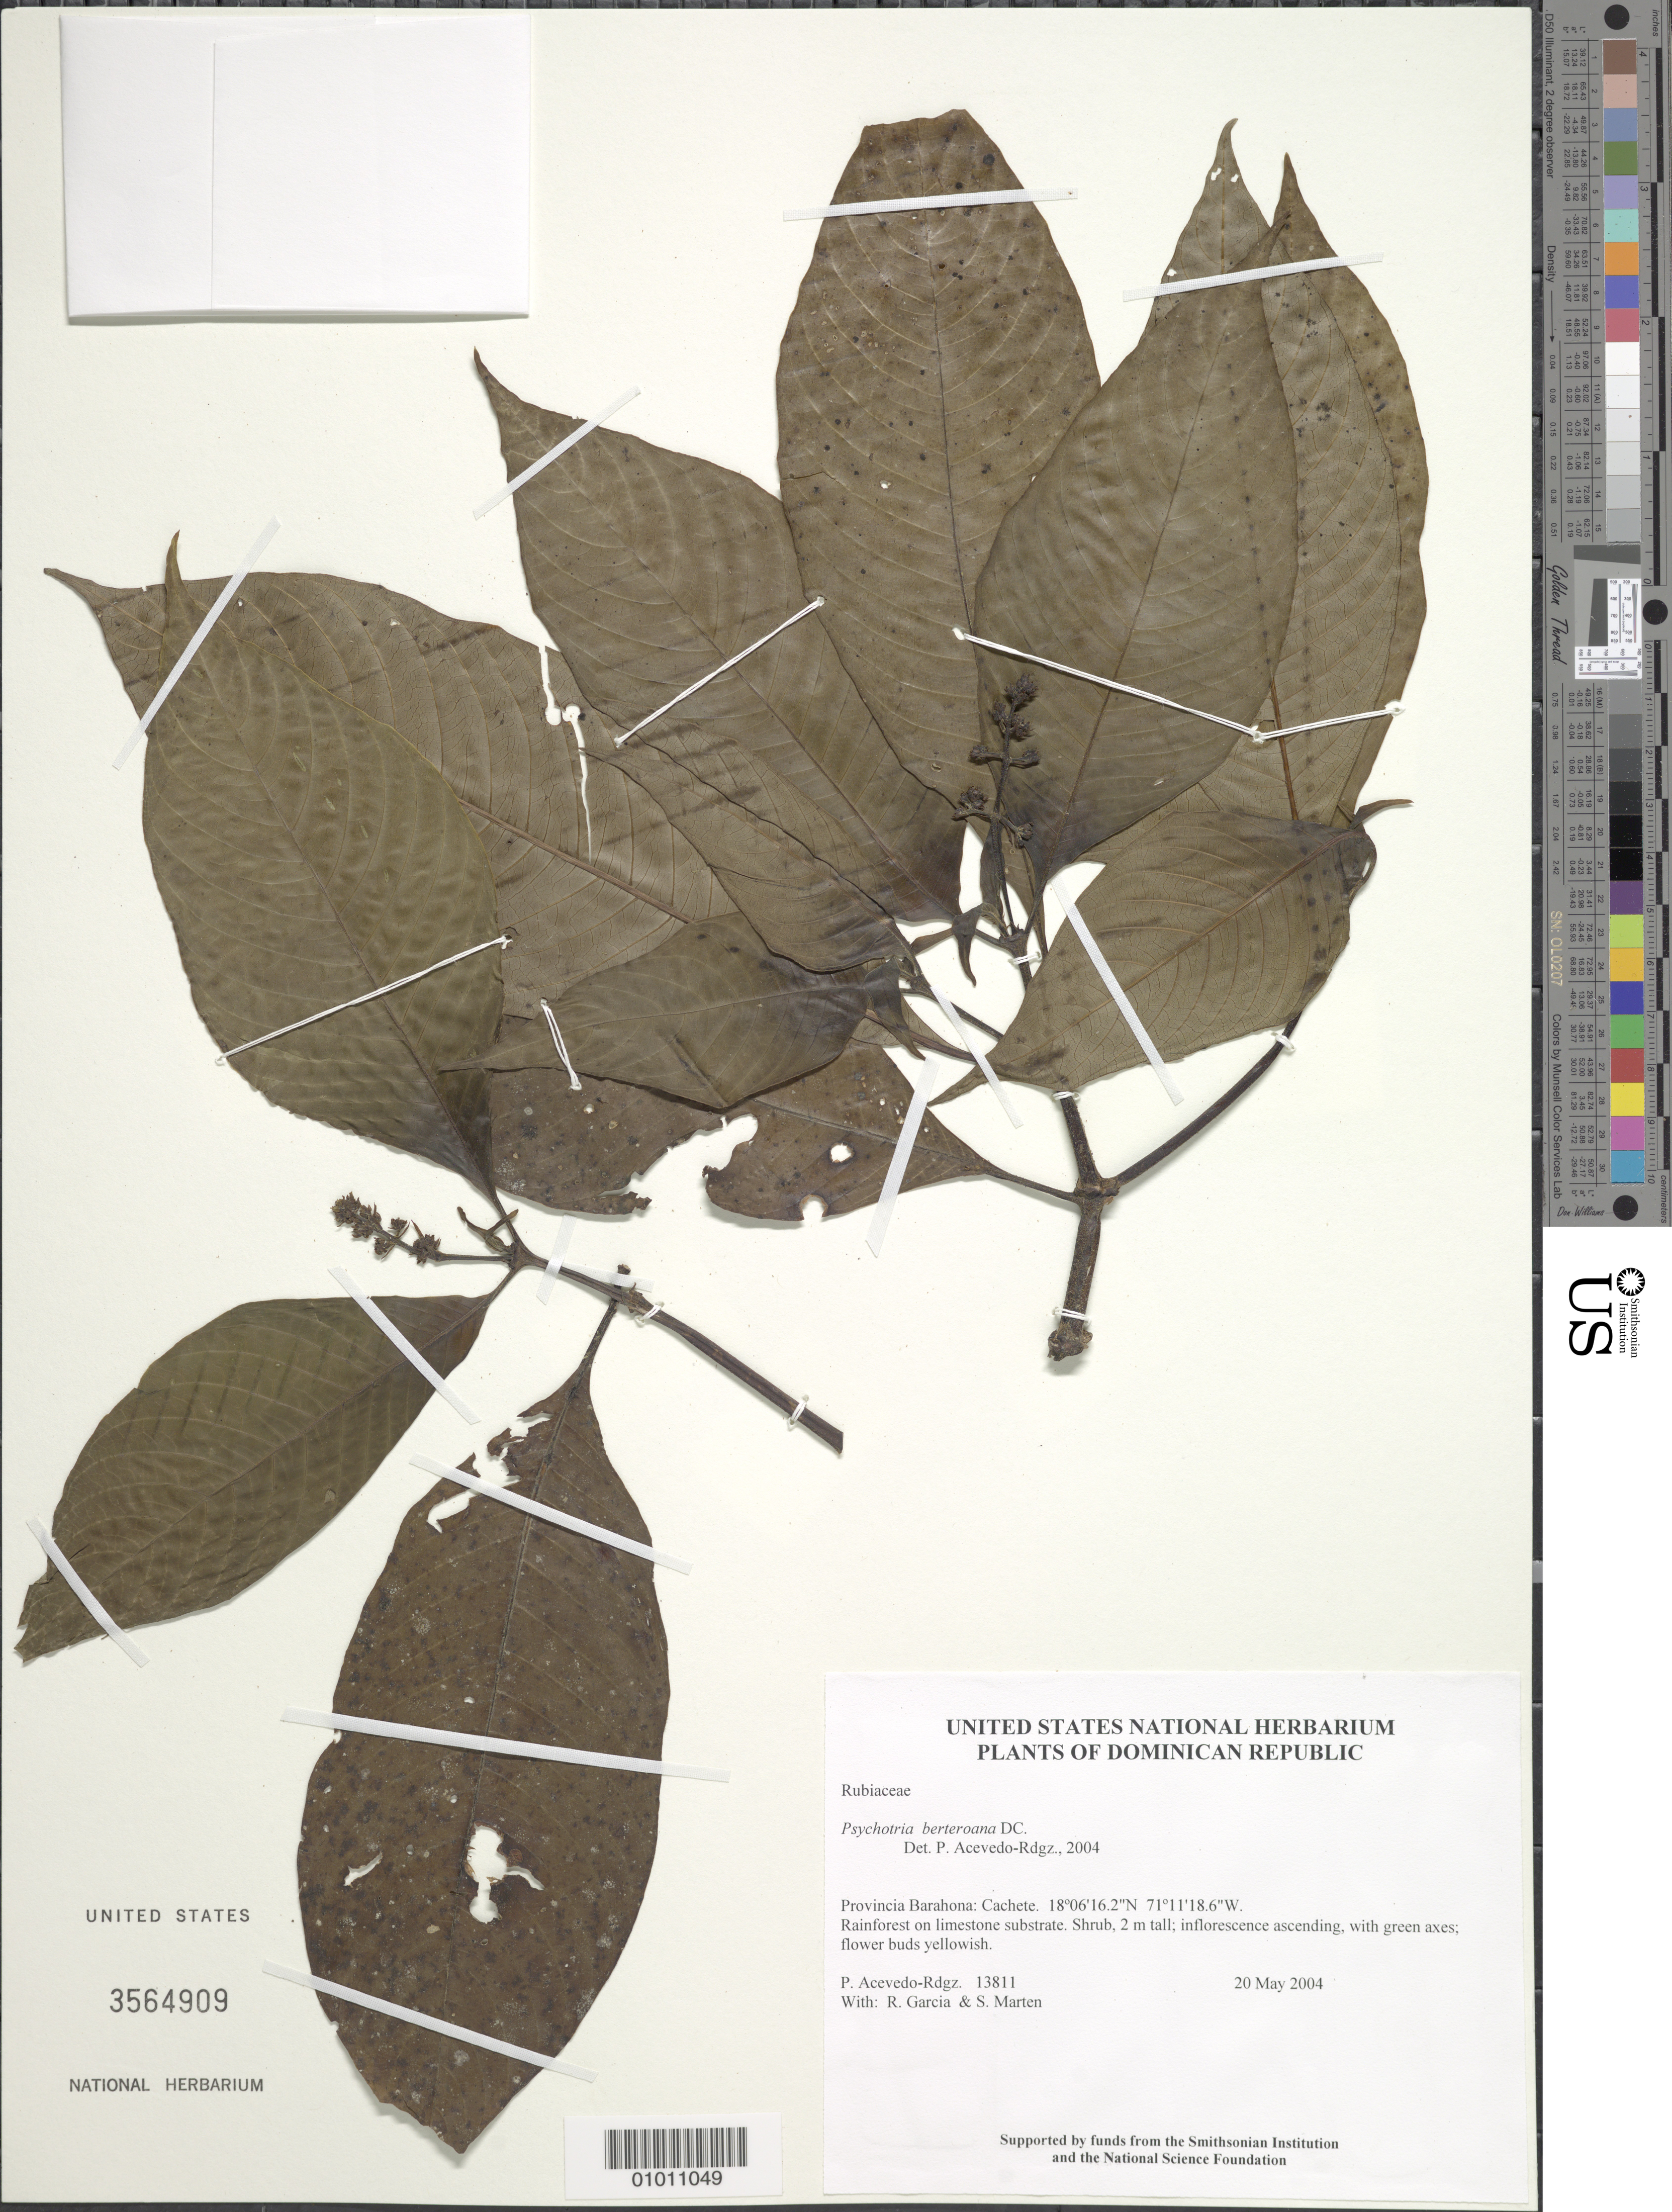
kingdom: Plantae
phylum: Tracheophyta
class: Magnoliopsida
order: Gentianales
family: Rubiaceae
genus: Psychotria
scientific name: Psychotria berteroana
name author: DC.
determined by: Acevedo-Rodríguez, P., (BOT), Smithsonian Institution - National Museum of Natural History (UNITED STATES)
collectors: P. Acevedo-Rodr., R. G. García & S. Marten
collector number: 13811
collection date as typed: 20 May 2004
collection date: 2004-05-20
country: Dominican Republic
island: Hispaniola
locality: Provincia Barahona: Cachete.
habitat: Rainforest on limestone substrate.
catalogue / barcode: US 3564909